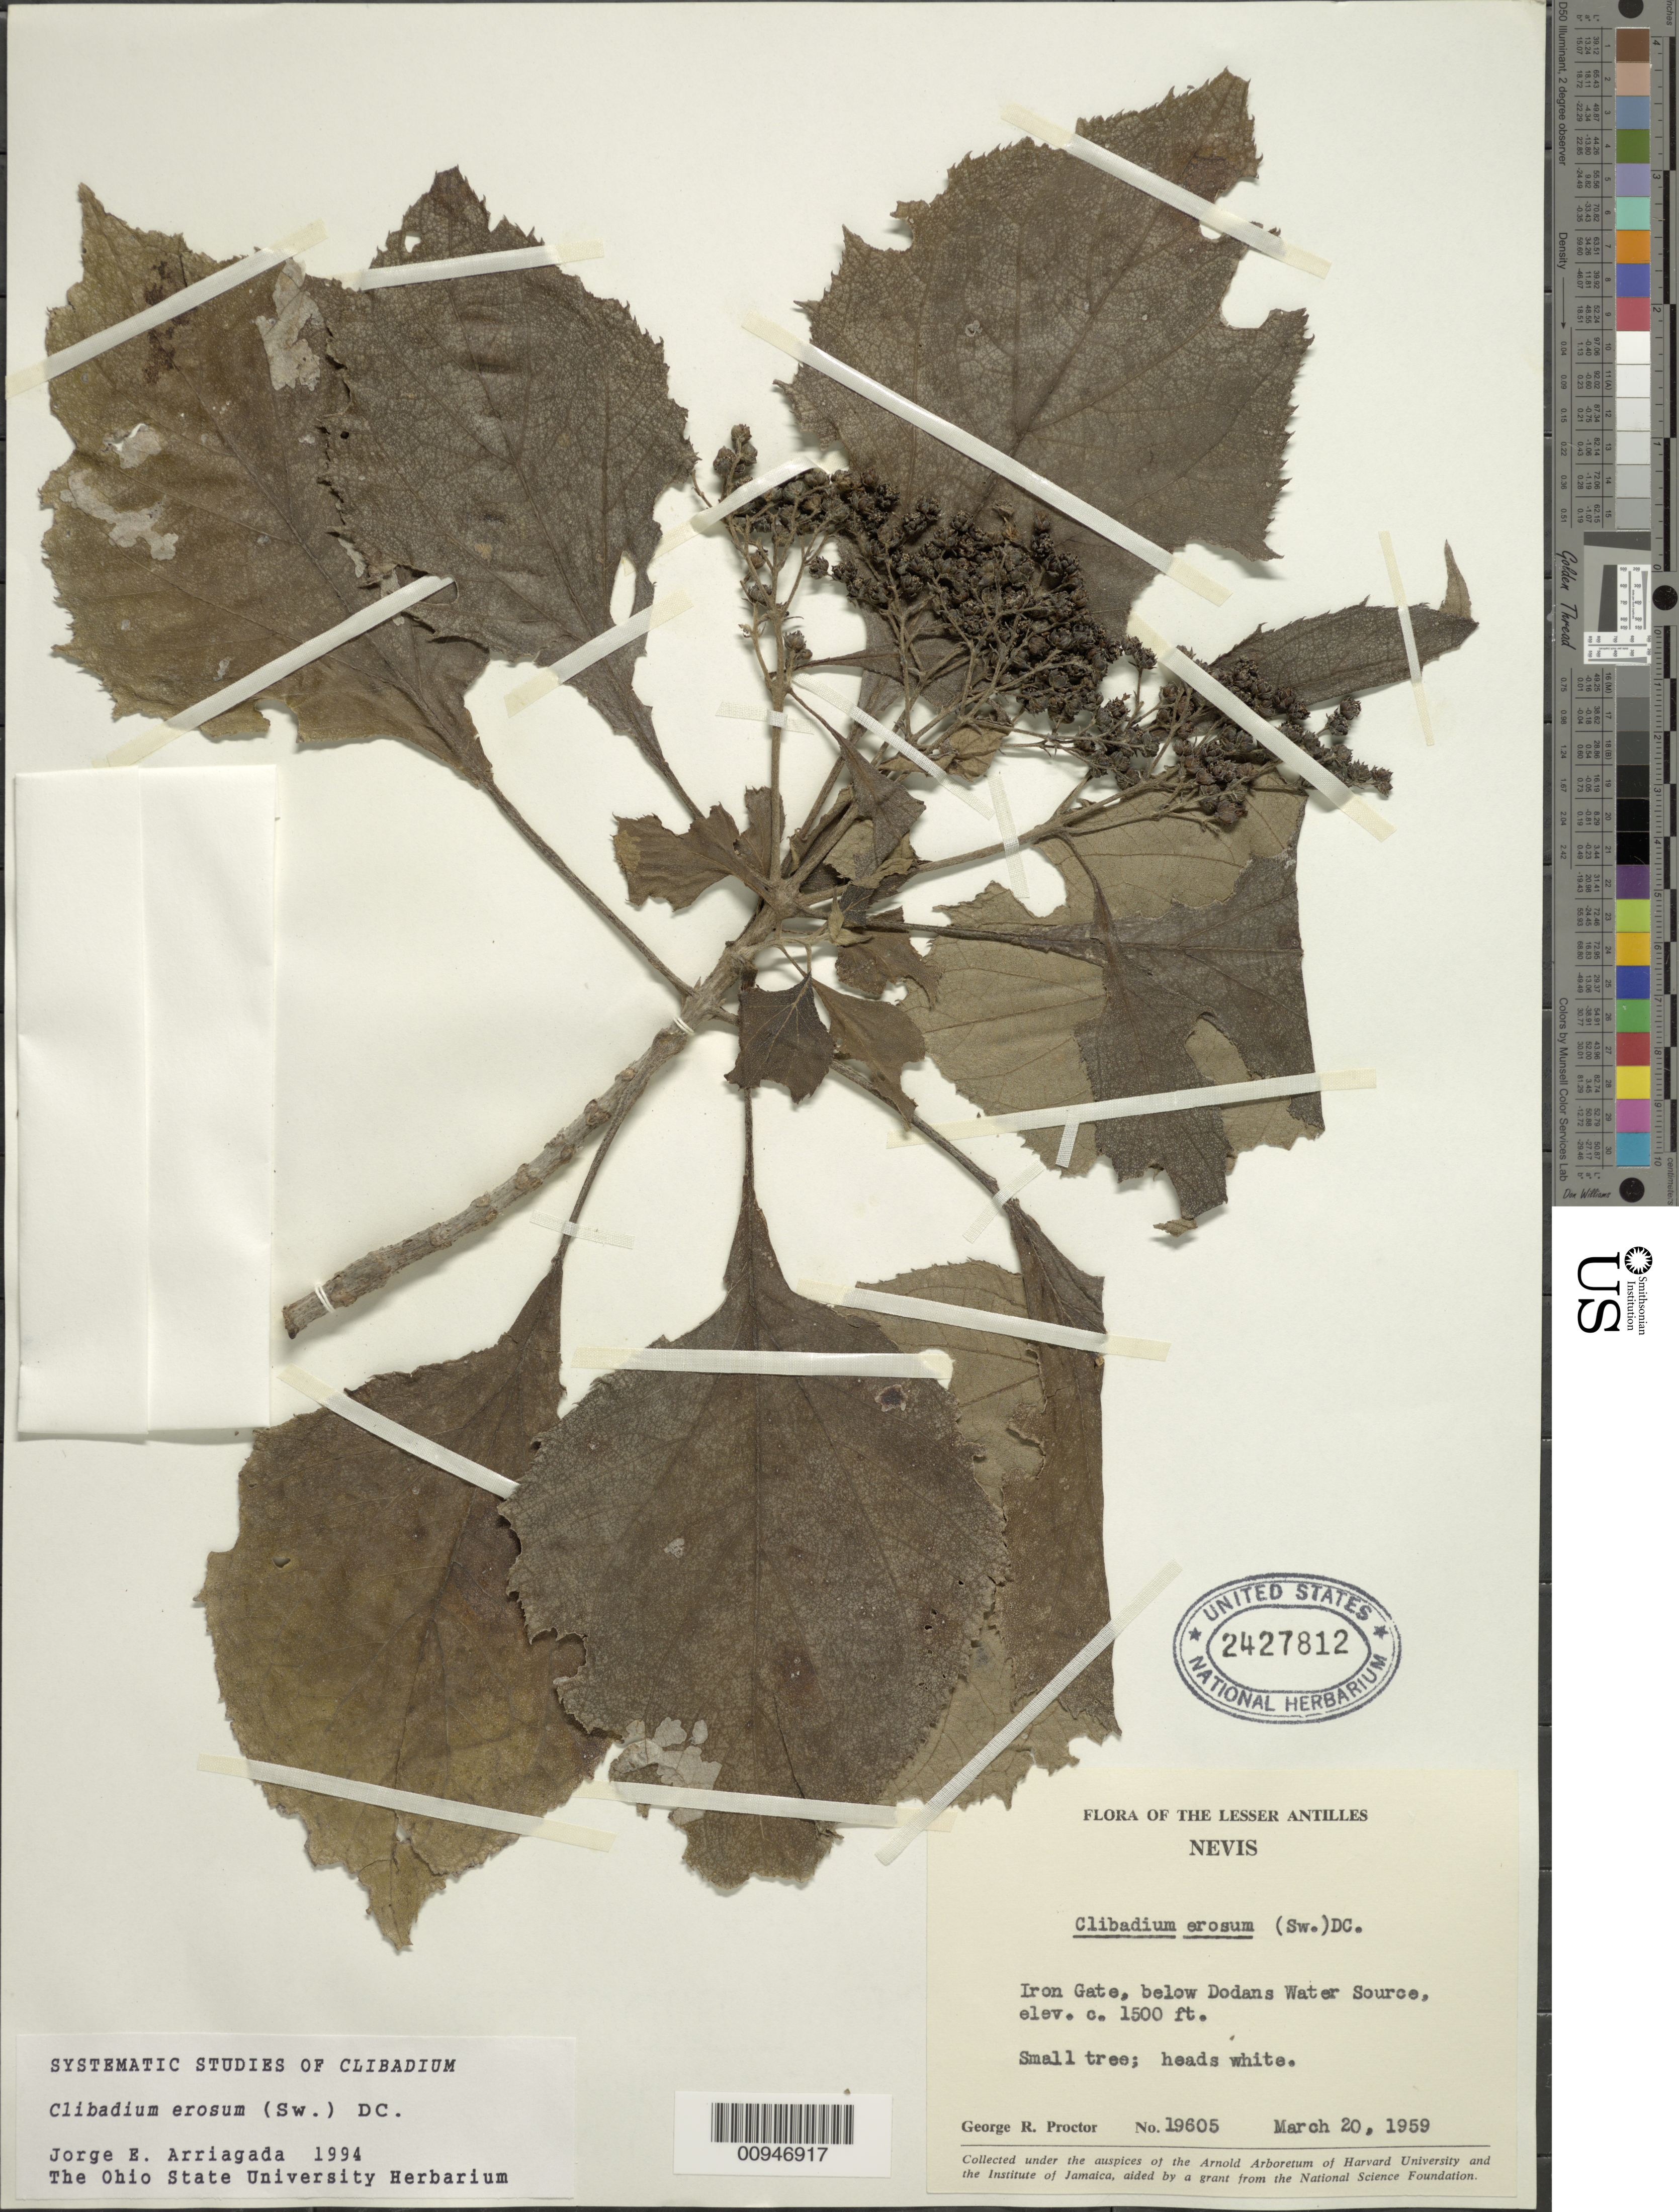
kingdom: Plantae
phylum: Tracheophyta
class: Magnoliopsida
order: Asterales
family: Asteraceae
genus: Clibadium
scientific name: Clibadium erosum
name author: (Sw.) DC.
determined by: Arriagada, J. E.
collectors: G. R. Proctor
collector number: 19605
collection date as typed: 20 Mar 1959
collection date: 1959-03-20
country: St. Christopher-Nevis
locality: Iron Gate, below Dodans Water Source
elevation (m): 457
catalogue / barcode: US 2427812